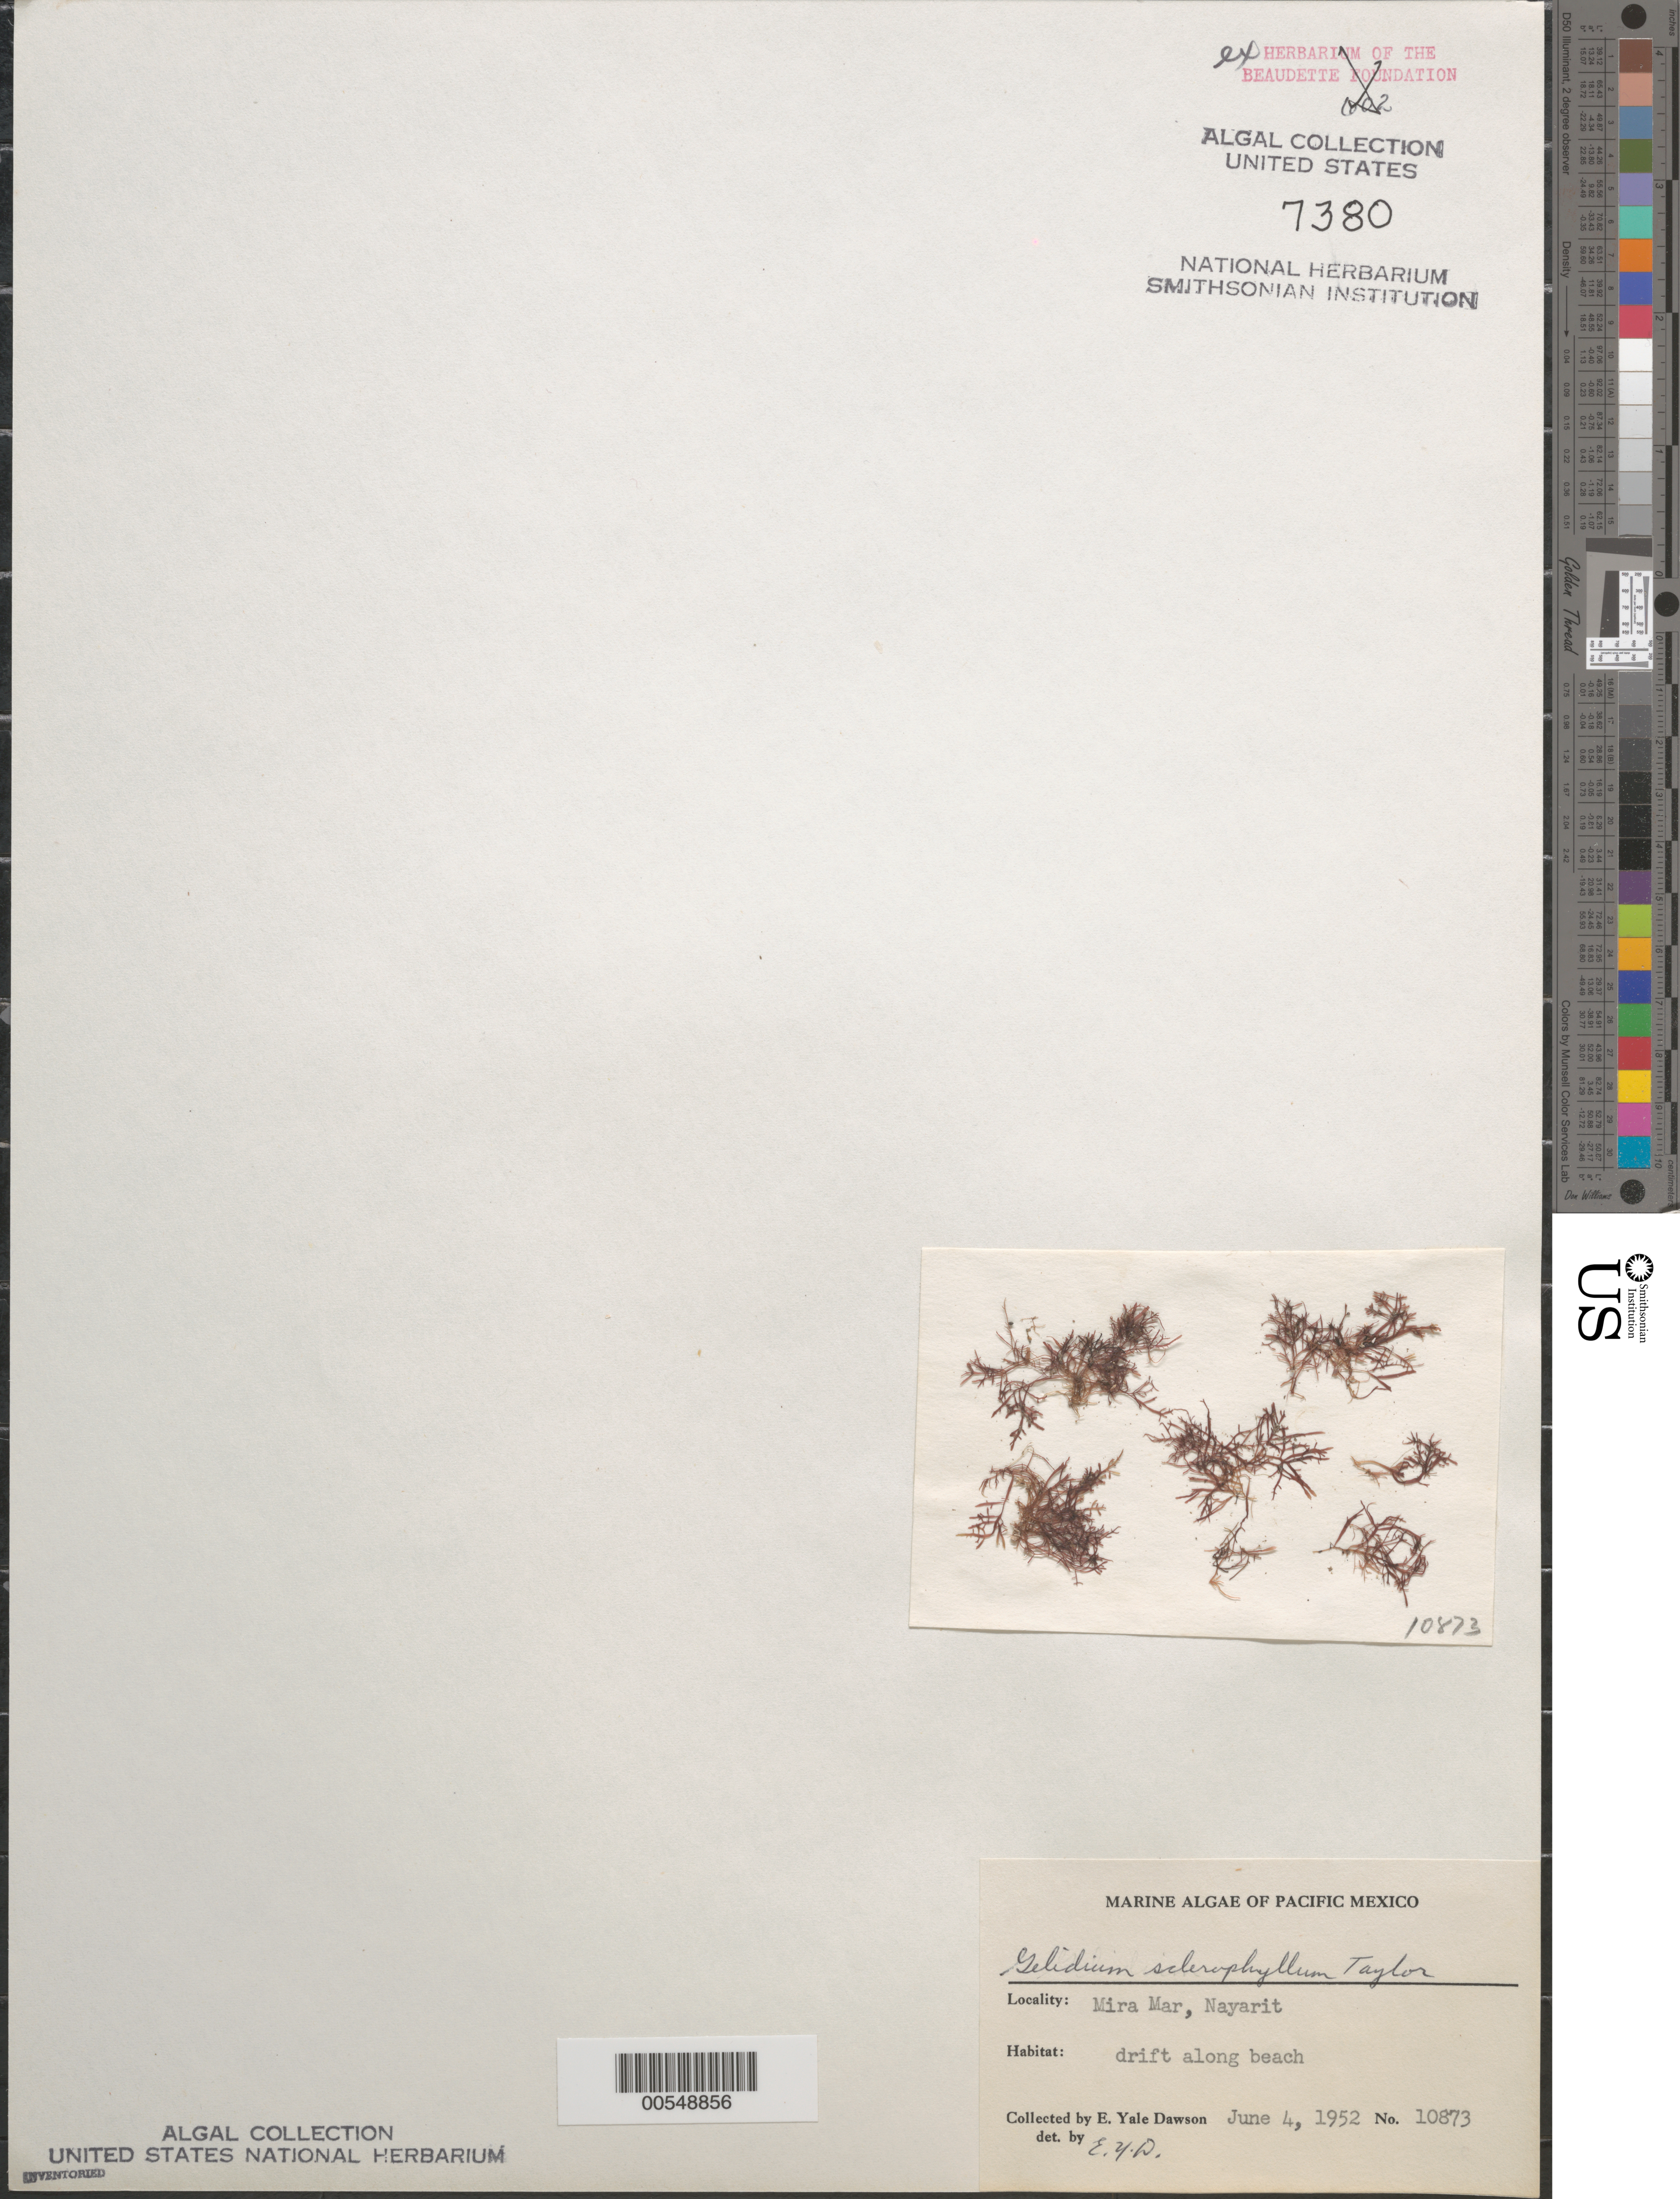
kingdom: Plantae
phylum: Rhodophyta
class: Florideophyceae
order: Gelidiales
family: Gelidiaceae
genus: Gelidium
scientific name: Gelidium sclerophyllum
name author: W.R. Taylor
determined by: Dawson, E. Y.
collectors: E. Y. Dawson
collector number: EYD 10873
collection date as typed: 04 Jun 1952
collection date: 1952-06-04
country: Mexico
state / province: Nayarit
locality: Miramar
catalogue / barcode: US 7380